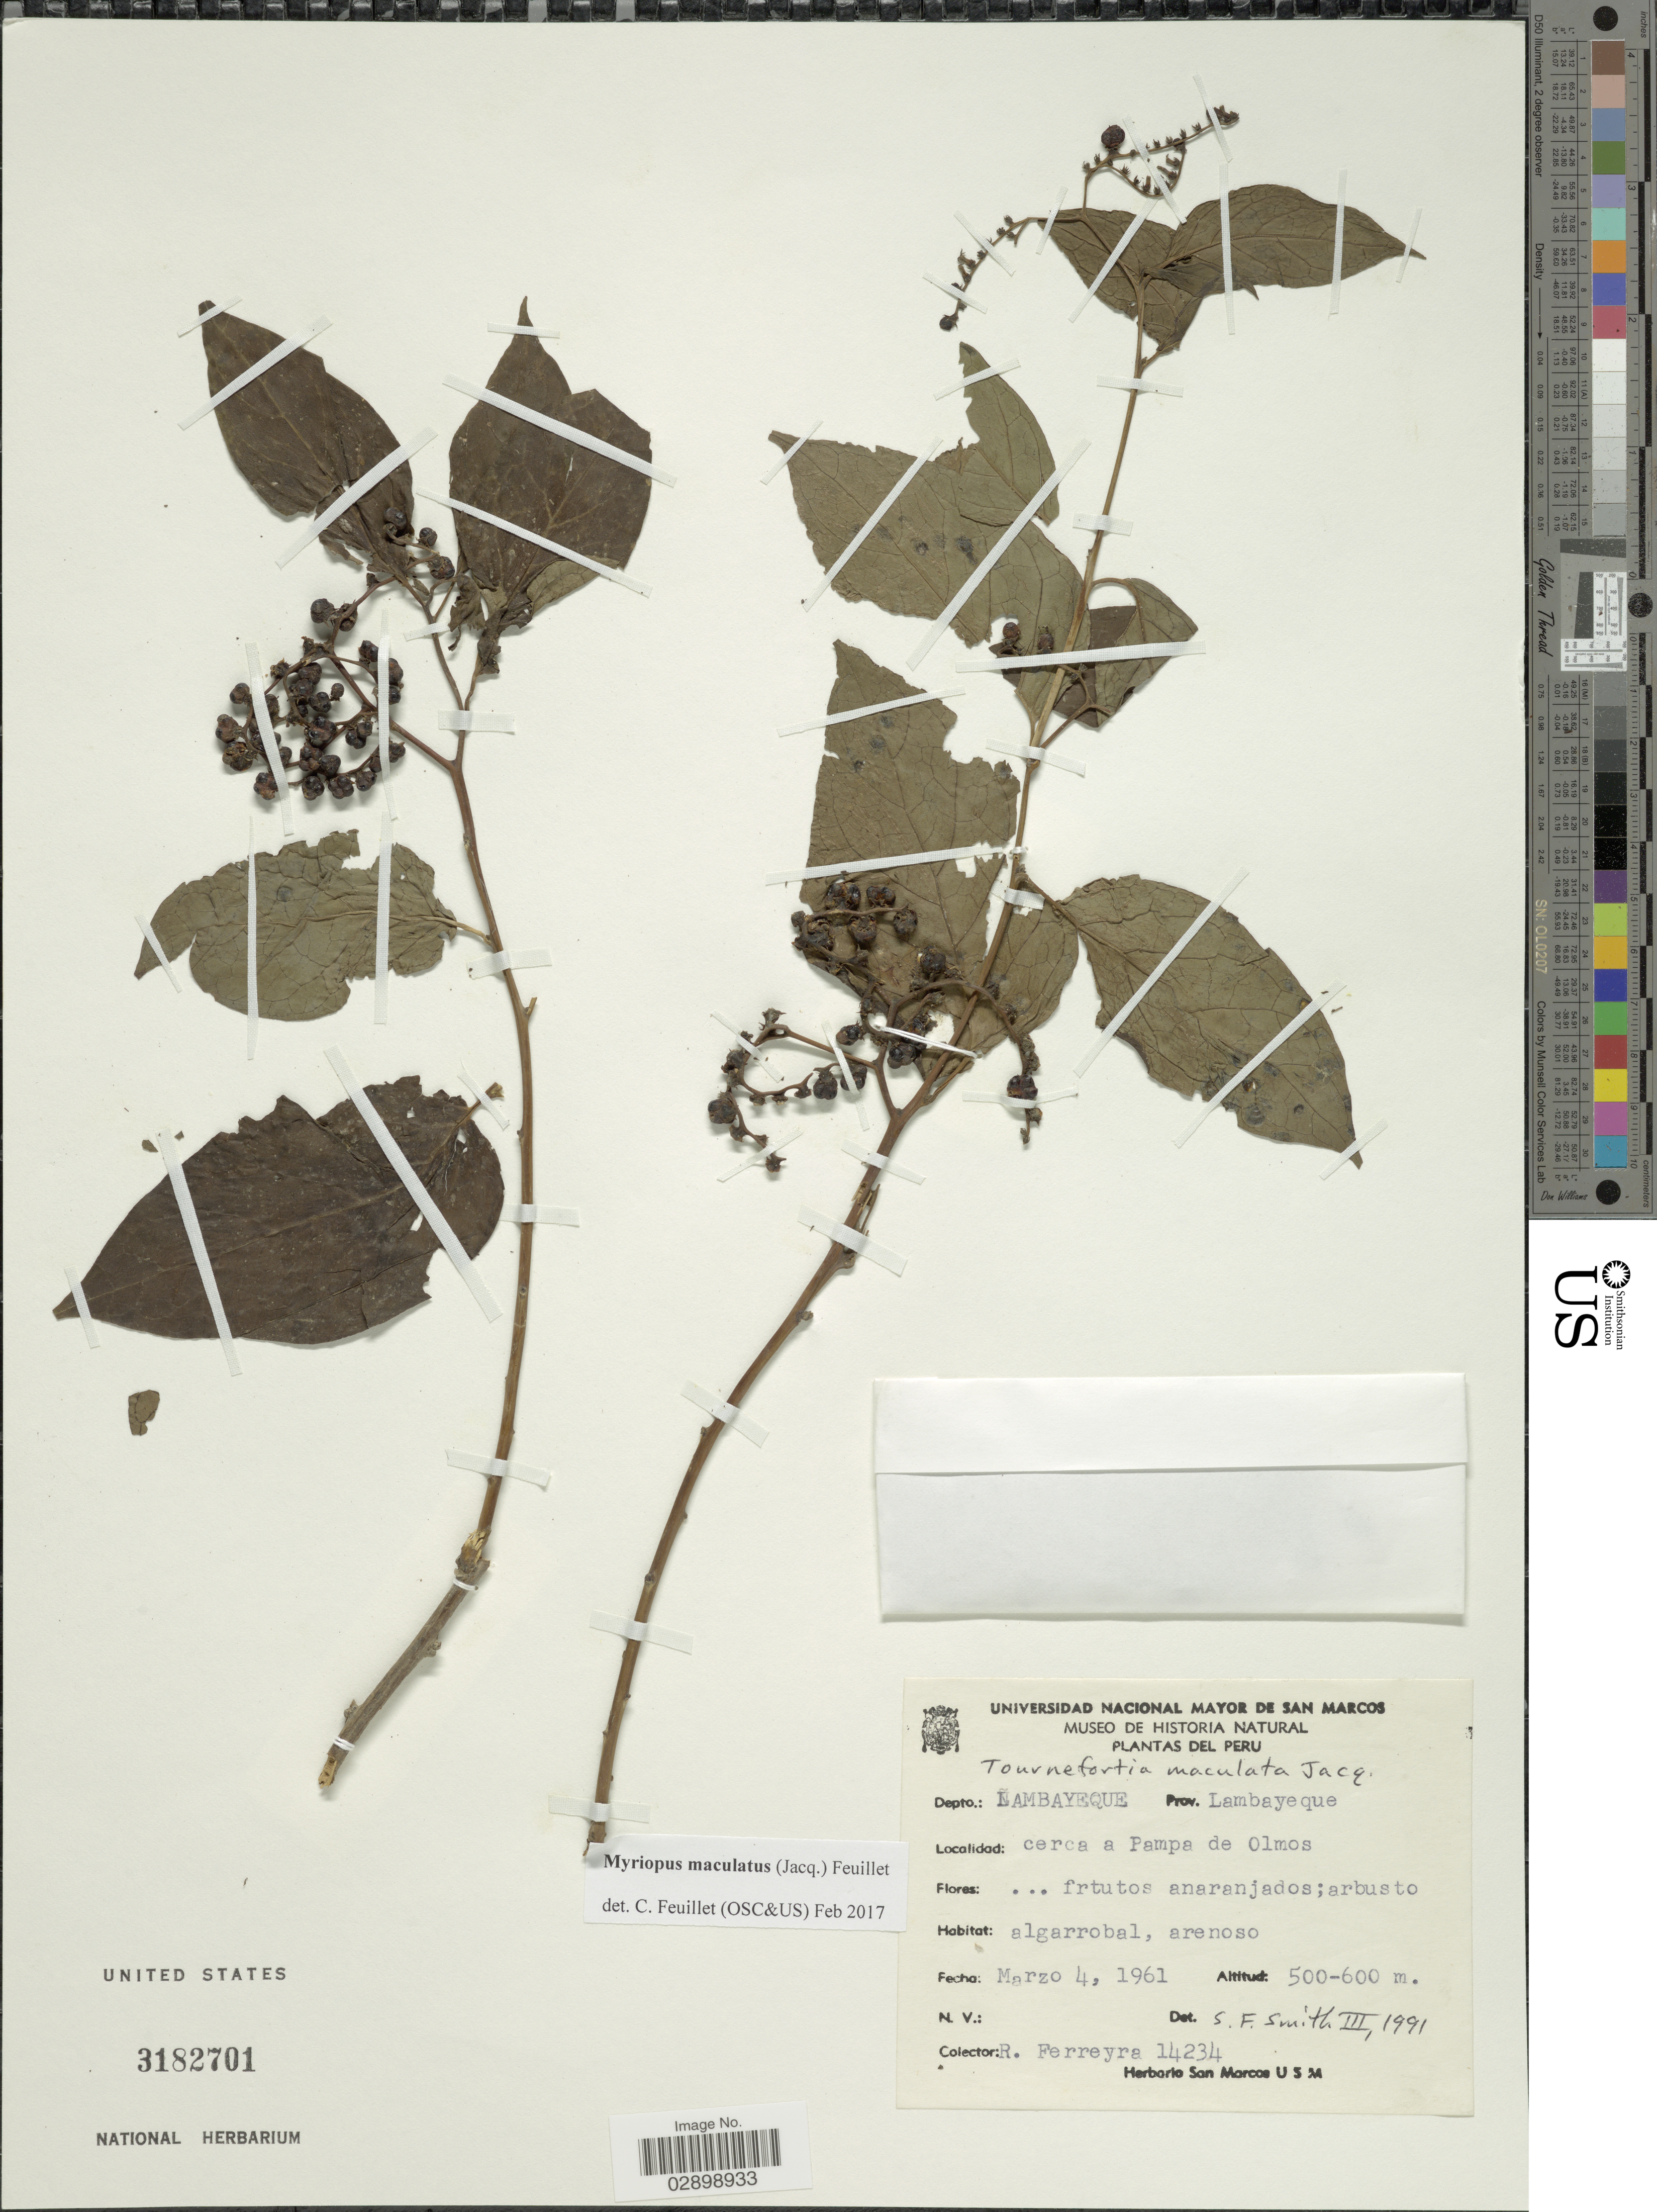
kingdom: Plantae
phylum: Tracheophyta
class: Magnoliopsida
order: Boraginales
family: Heliotropiaceae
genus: Myriopus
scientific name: Myriopus maculatus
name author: (Jacq.) Feuillet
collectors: R. A. Ferreyra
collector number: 14234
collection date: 1961-03-04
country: Peru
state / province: Lambayeque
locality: Depto.: Lambayeque. Cerca a Pampa de Olmos.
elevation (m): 500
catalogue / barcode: US 3182701